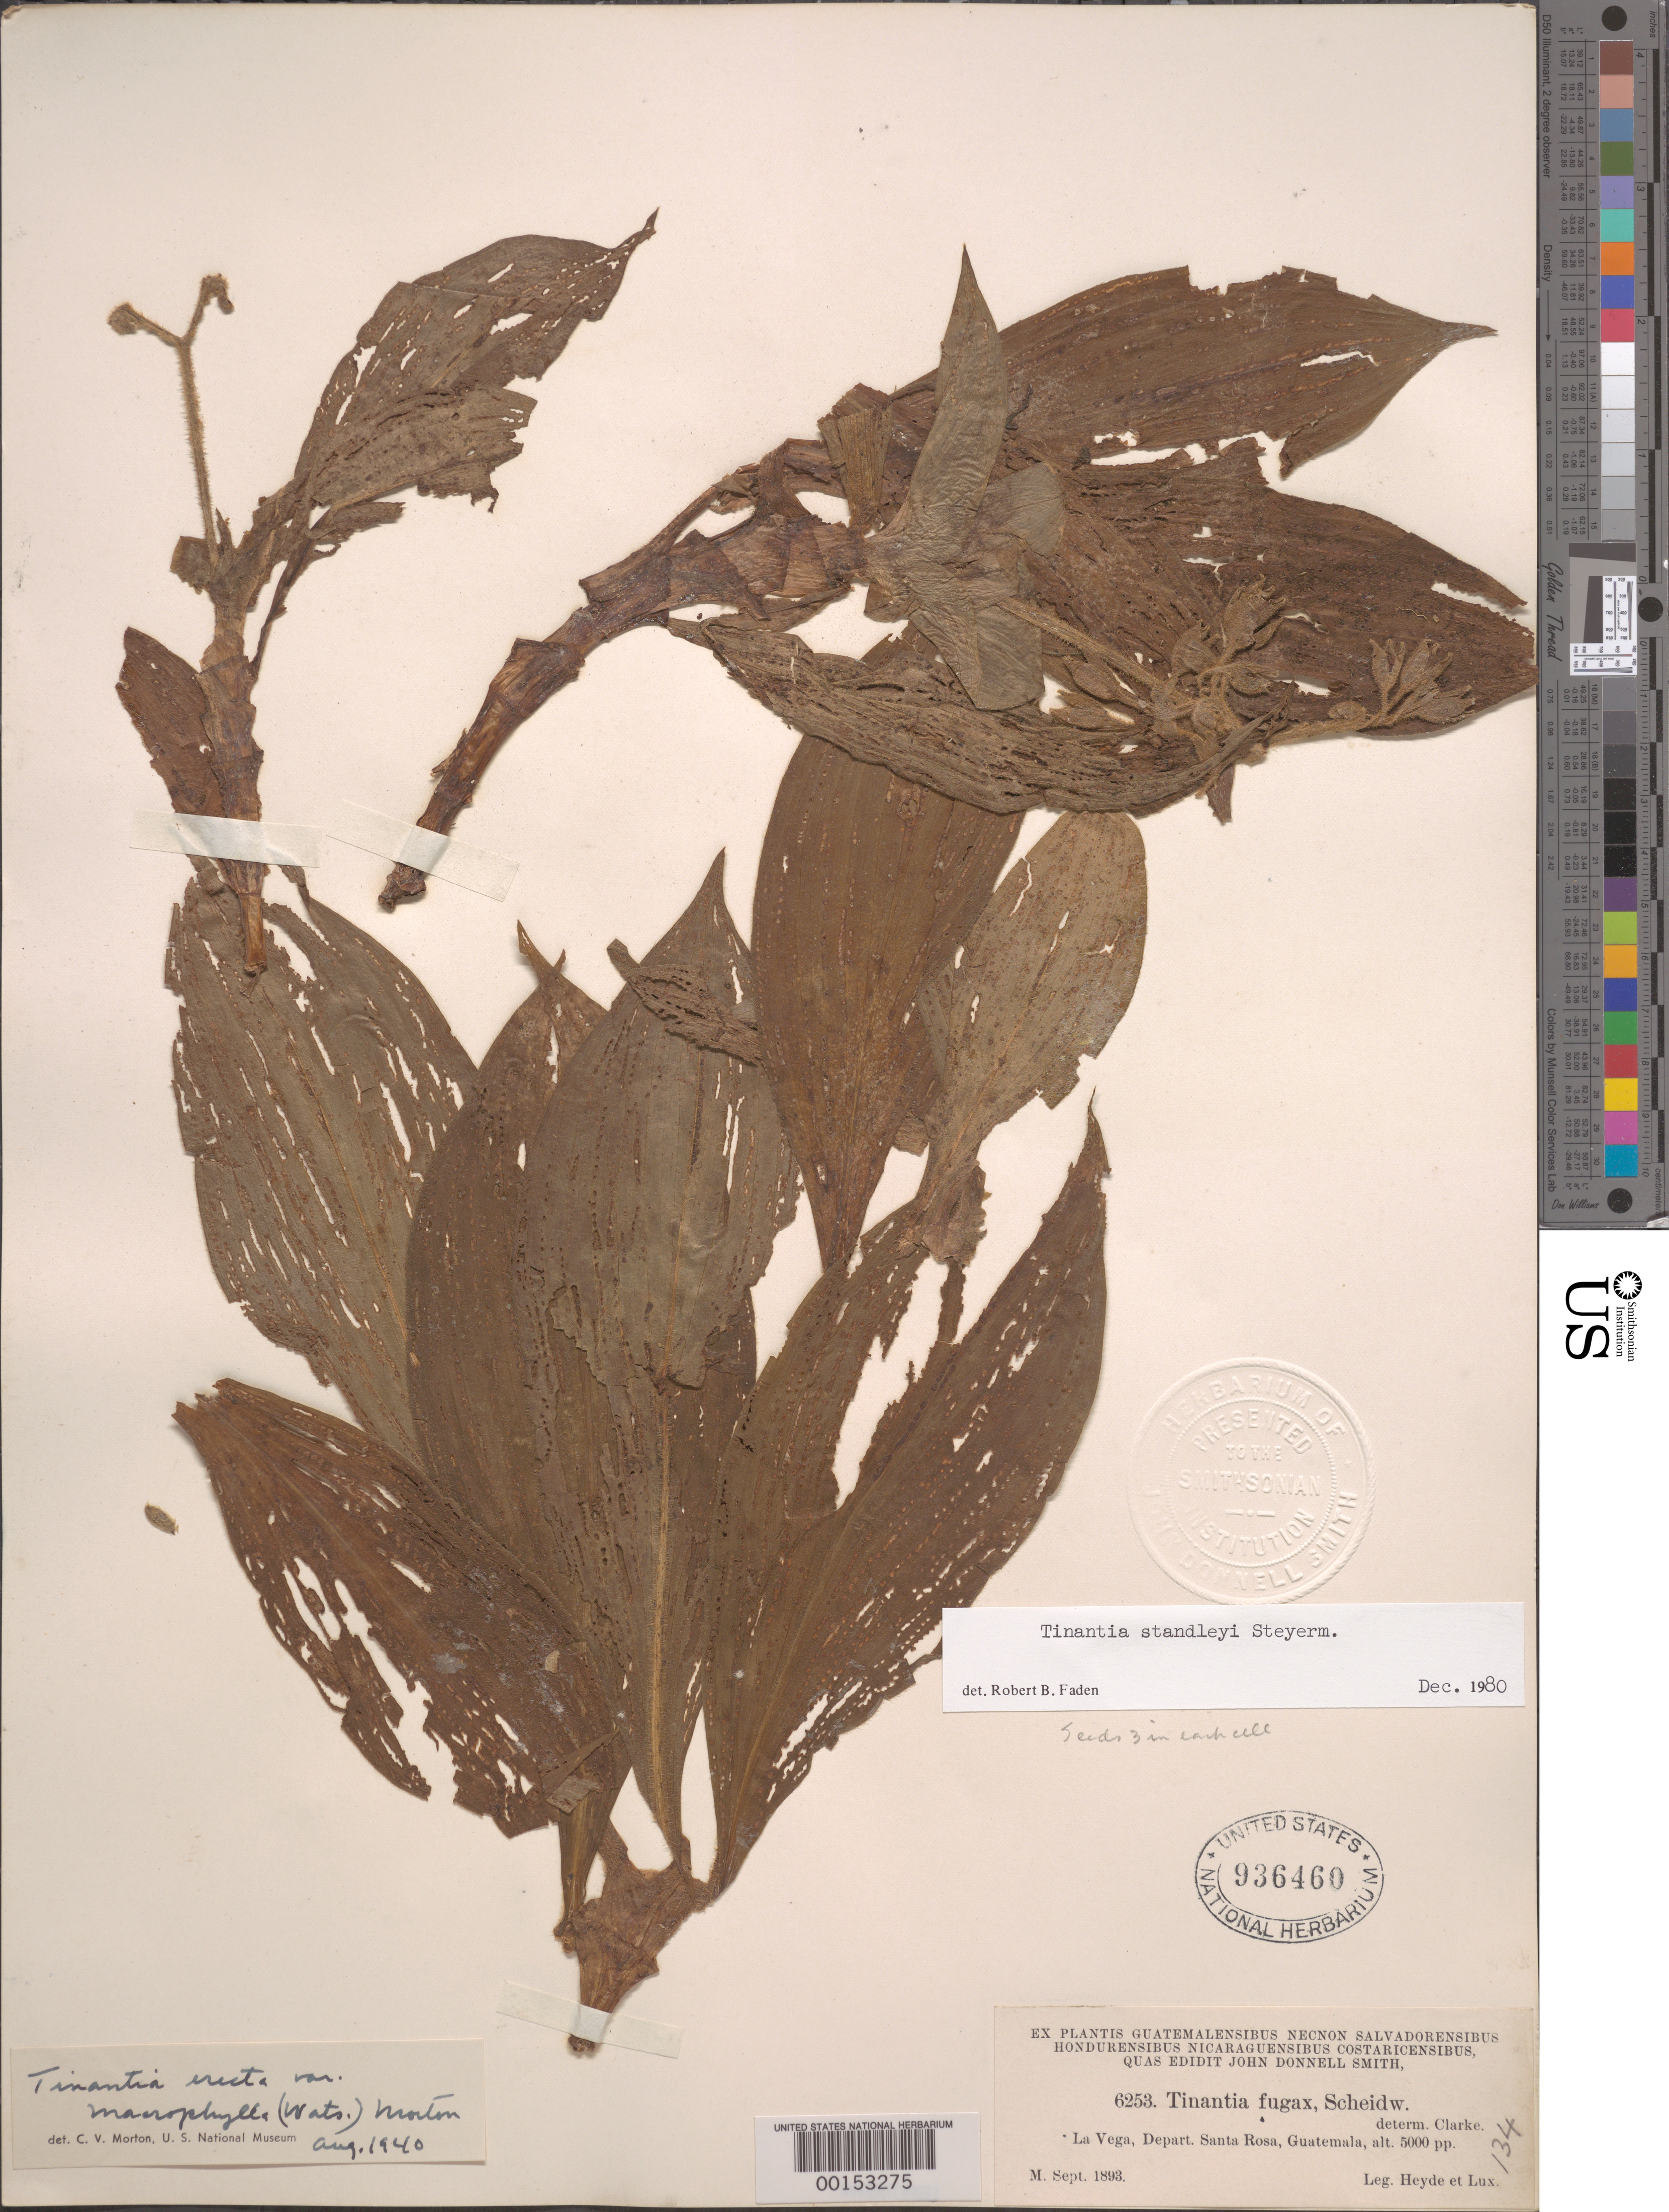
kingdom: Plantae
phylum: Tracheophyta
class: Liliopsida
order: Commelinales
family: Commelinaceae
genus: Tinantia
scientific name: Tinantia standleyi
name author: Steyerm.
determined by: Faden, Robert B., (US), Smithsonian Institution - National Museum of Natural History (UNITED STATES)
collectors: E. T. Heyde & E. Lux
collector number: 6253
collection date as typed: Sep 1893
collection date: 1893-09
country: Guatemala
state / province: Santa Rosa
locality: La Vega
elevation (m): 1525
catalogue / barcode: US 936460